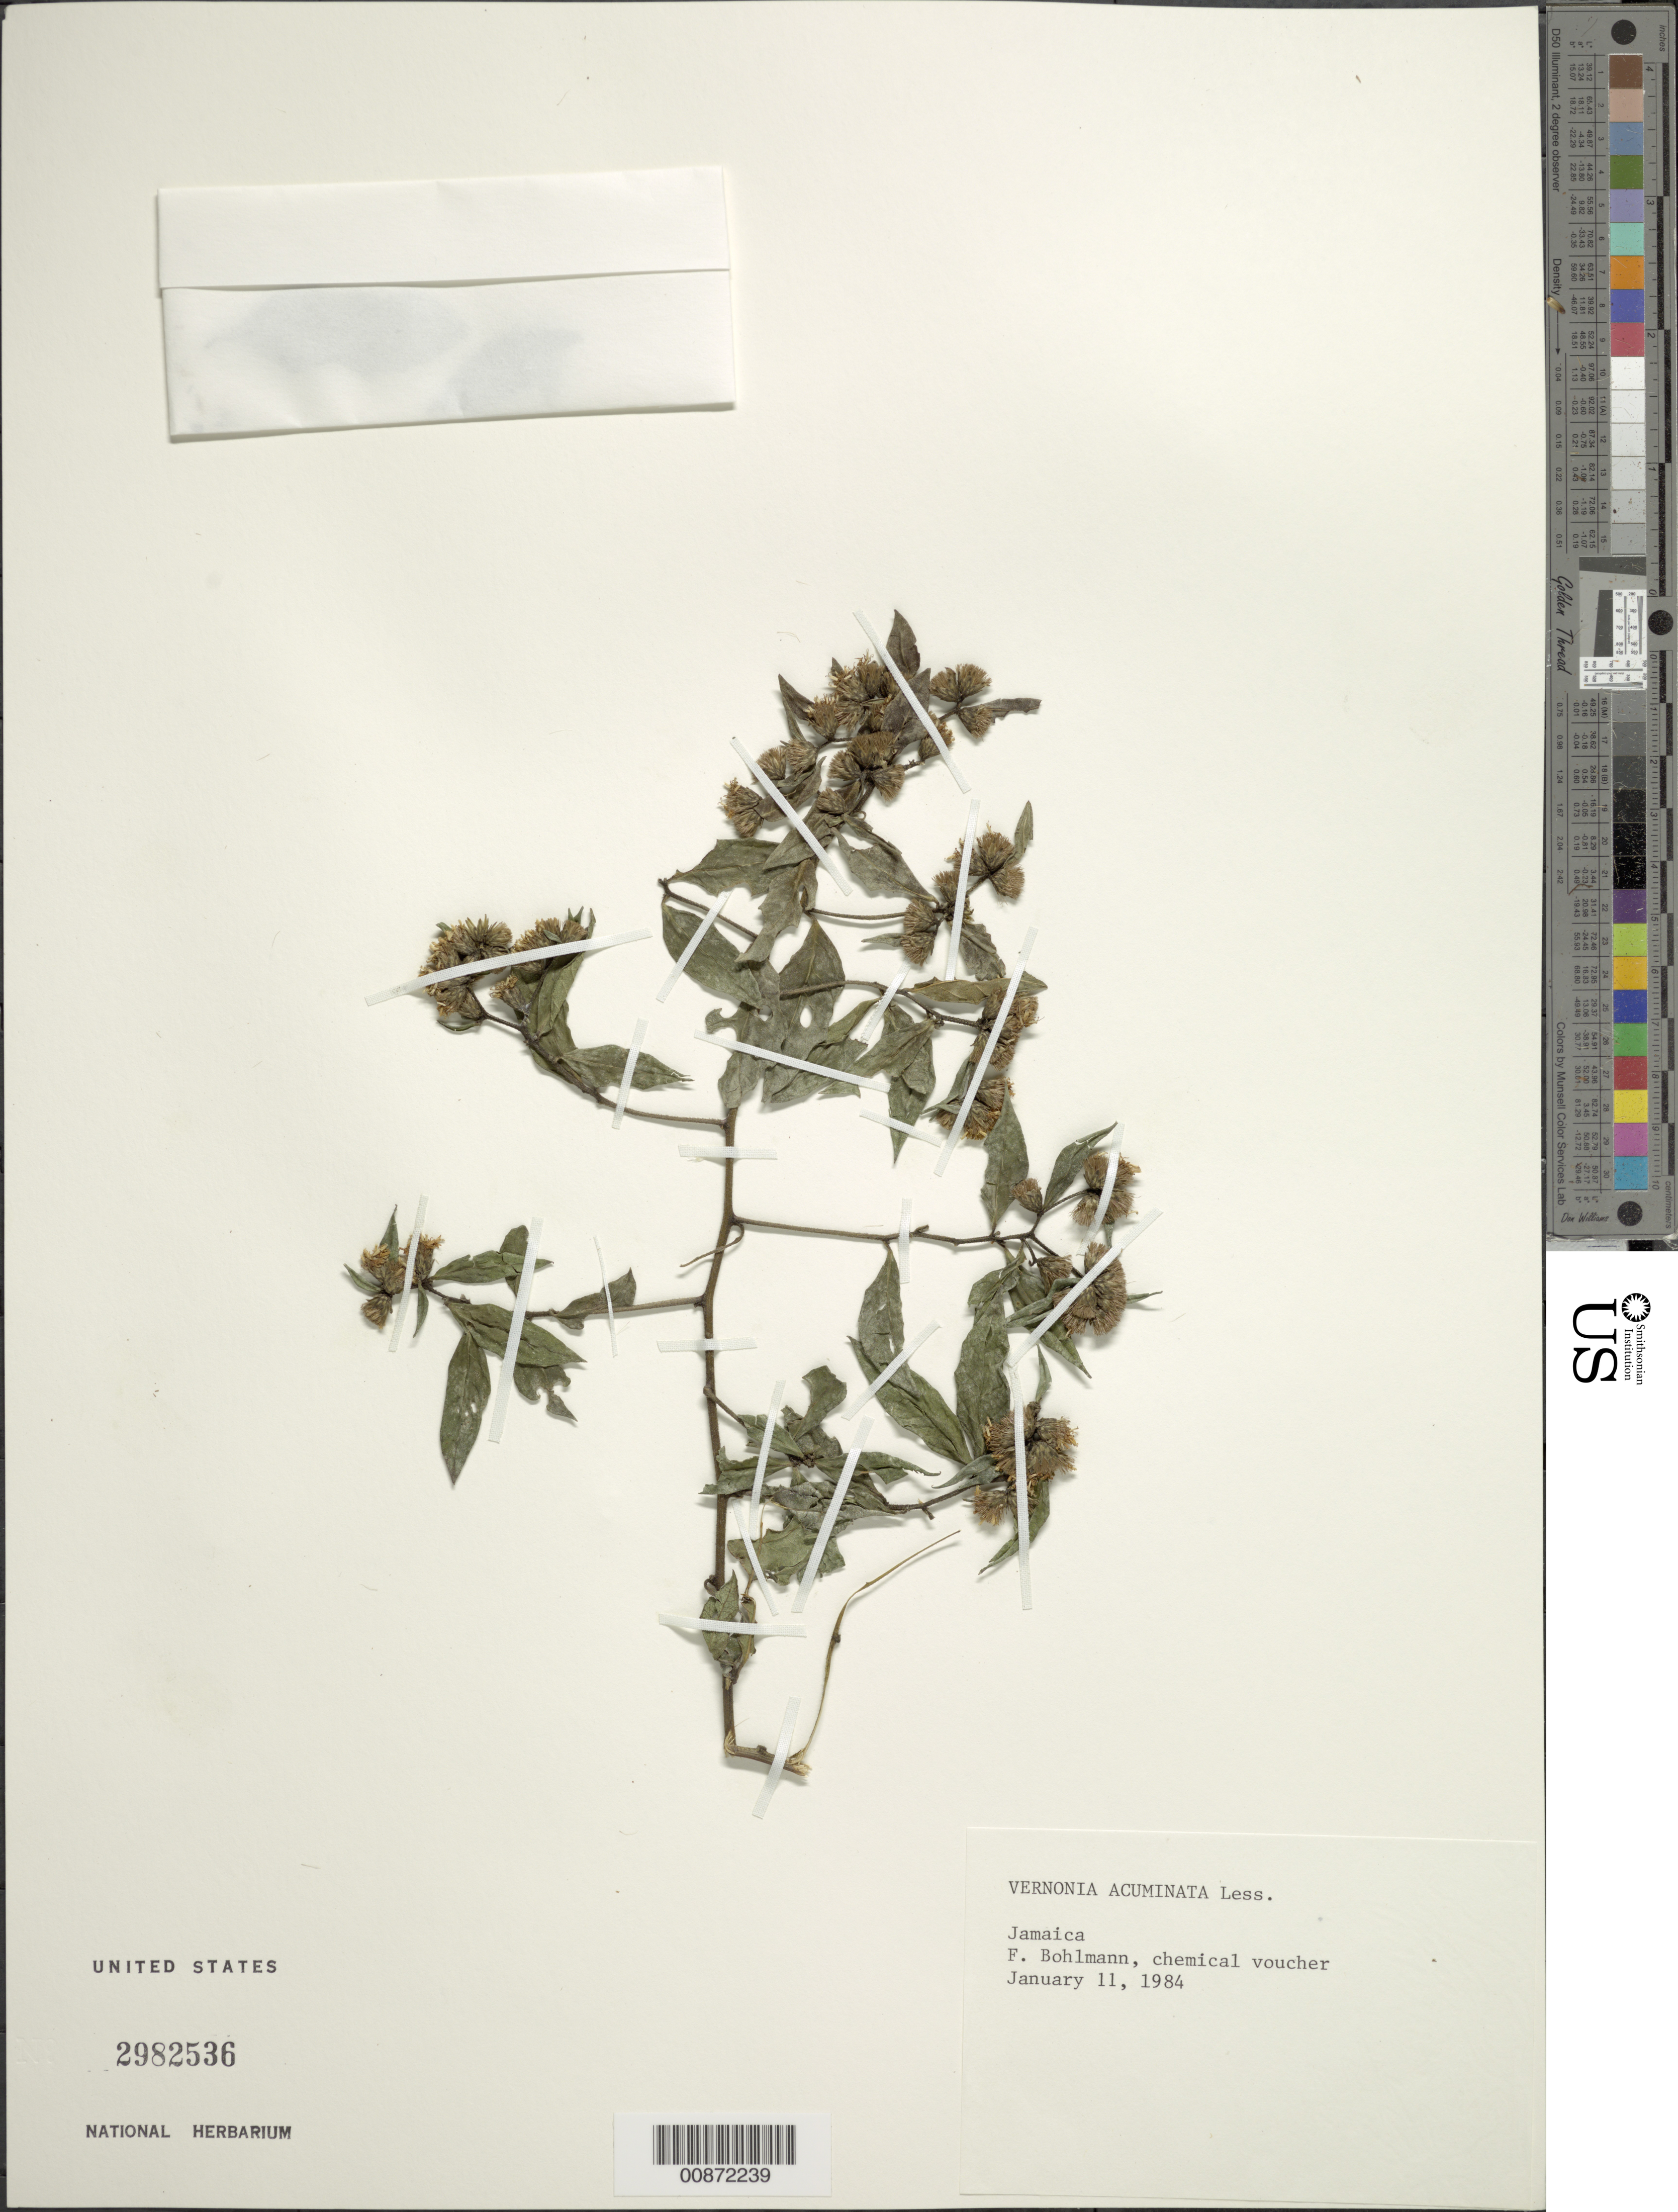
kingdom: Plantae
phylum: Tracheophyta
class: Magnoliopsida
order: Asterales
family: Asteraceae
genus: Lepidaploa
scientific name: Lepidaploa acuminata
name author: (Less.) H. Rob.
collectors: Bohlmann, F.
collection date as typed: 11 Jan 1984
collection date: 1984-01-11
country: Jamaica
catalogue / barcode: US 2982536